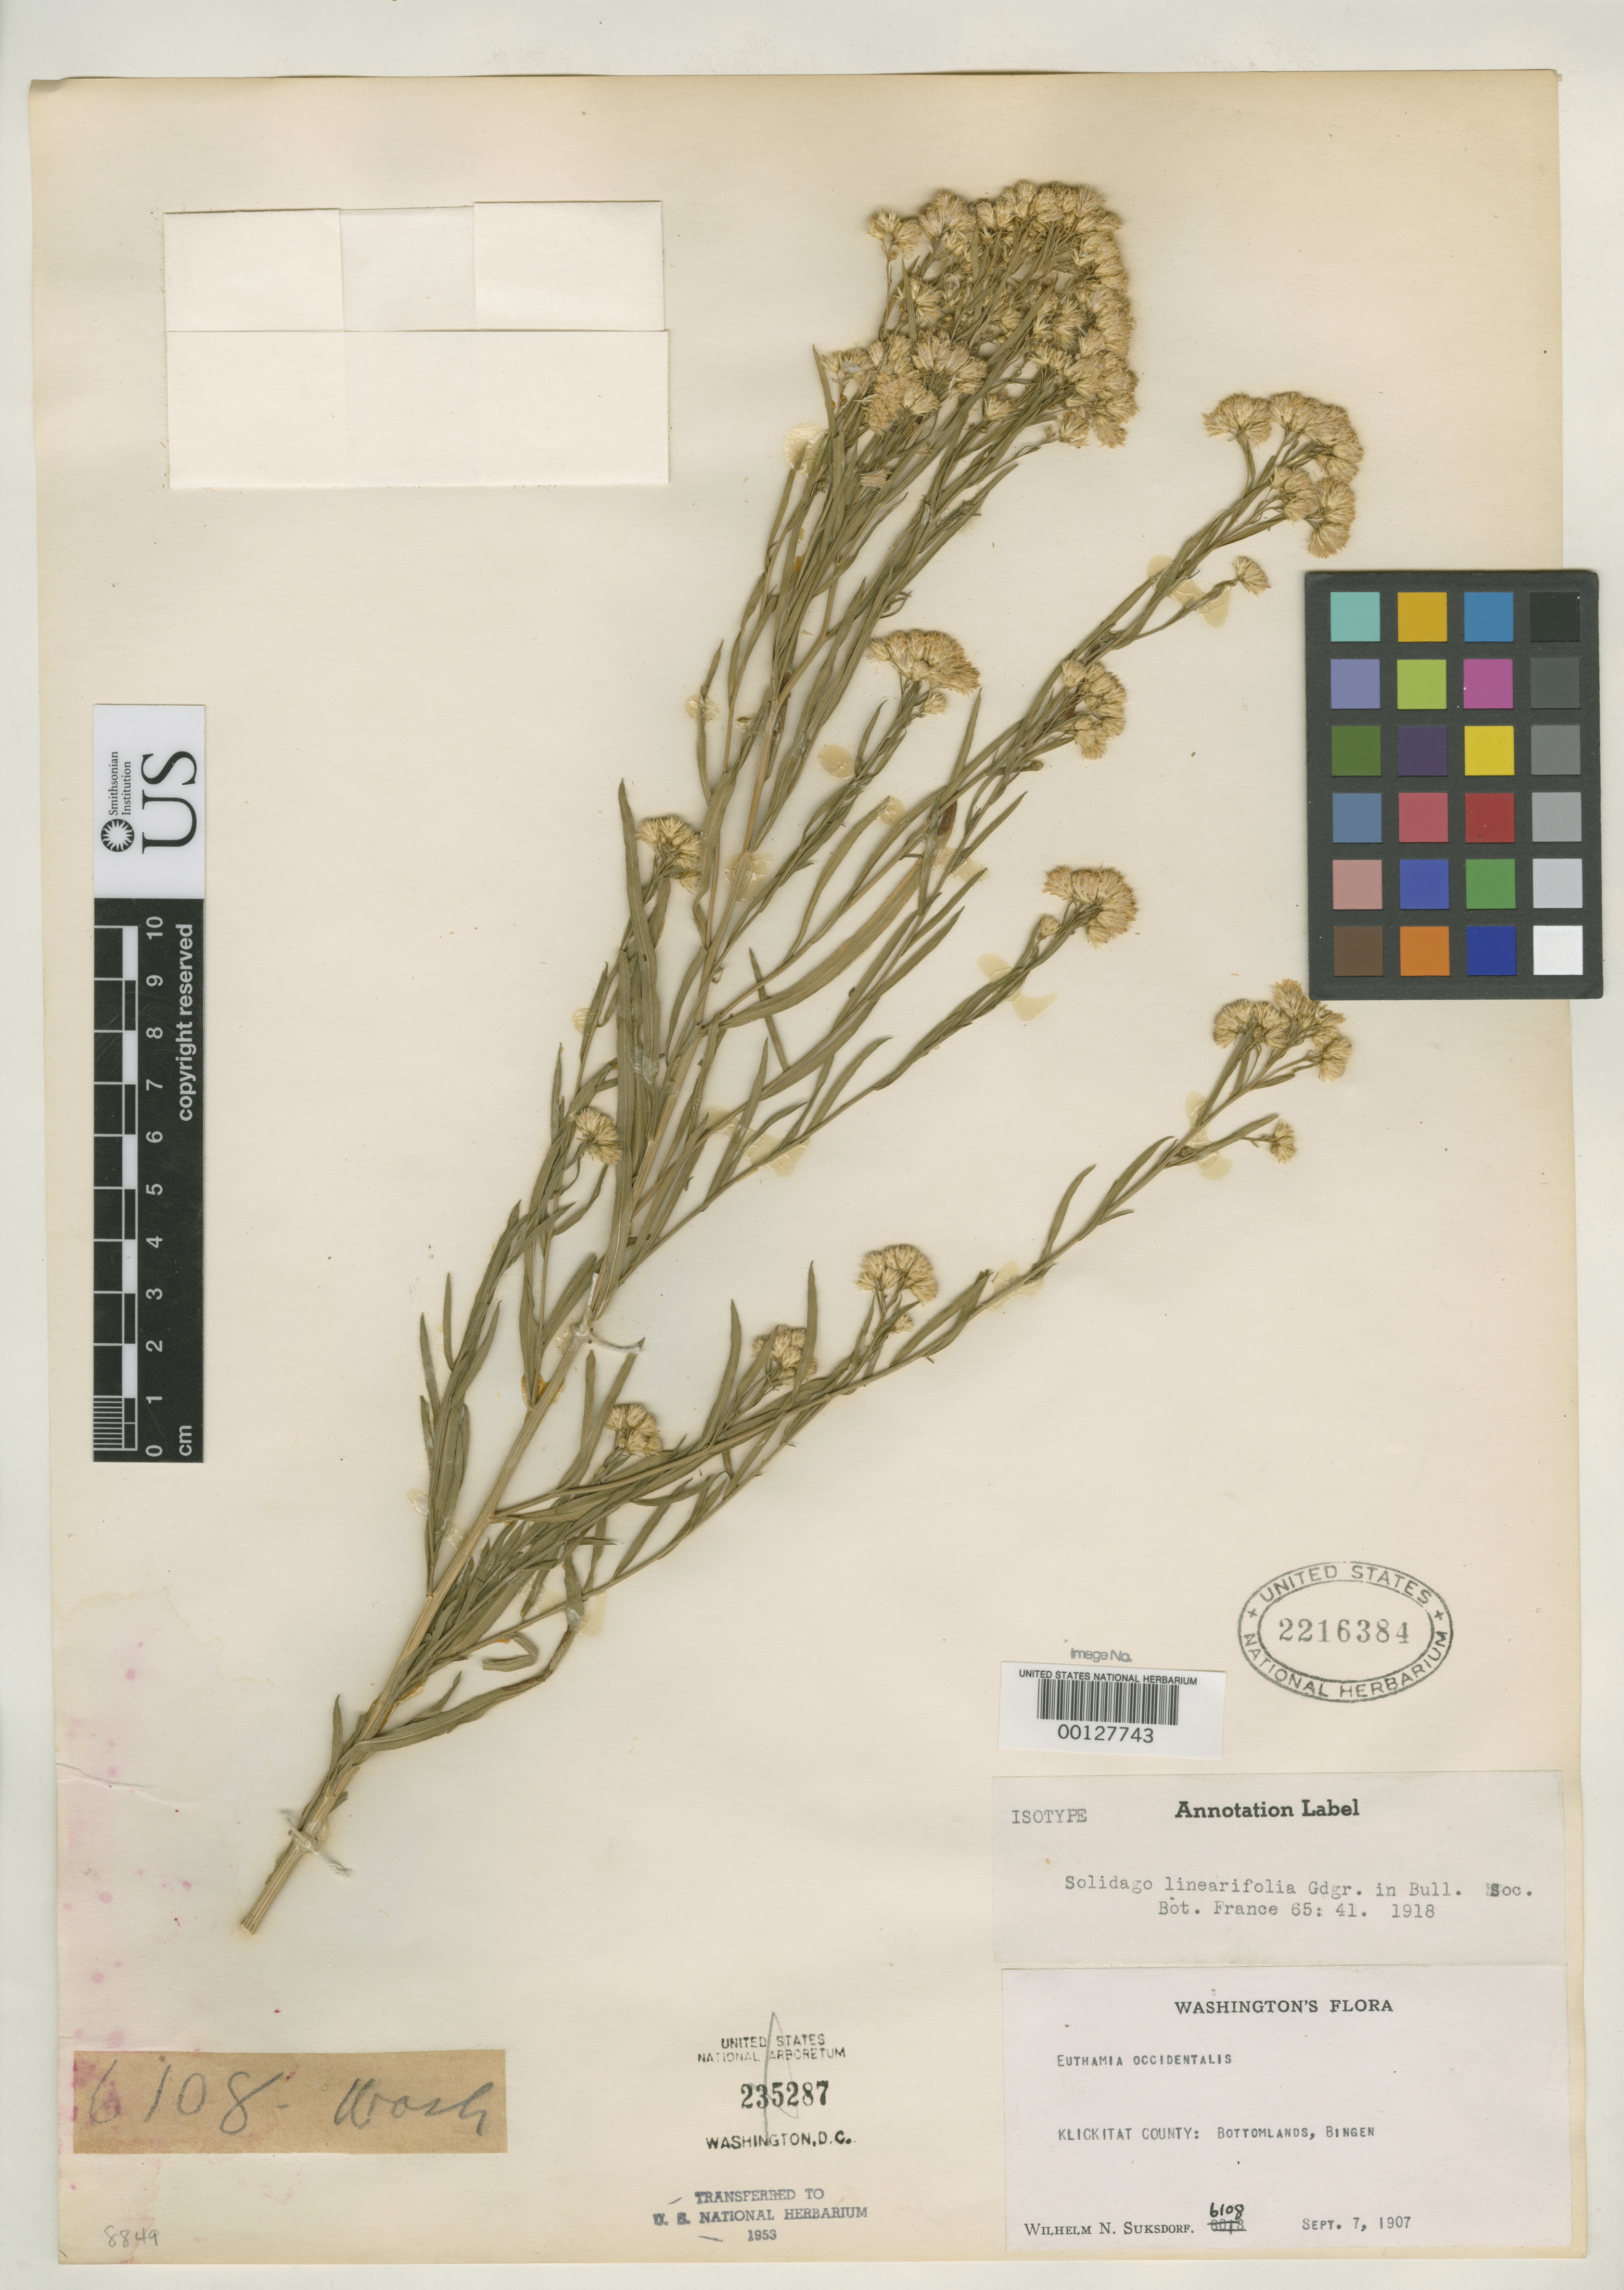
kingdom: Plantae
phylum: Tracheophyta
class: Magnoliopsida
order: Asterales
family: Asteraceae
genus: Euthamia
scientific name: Euthamia linarifolia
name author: Gand.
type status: Isotype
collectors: W. N. Suksdorf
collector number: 6108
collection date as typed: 07 Sep 1907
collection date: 1907-09-07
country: United States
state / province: Washington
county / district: Klickitat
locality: Bottomlands, Bingen.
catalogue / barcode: US 2216384